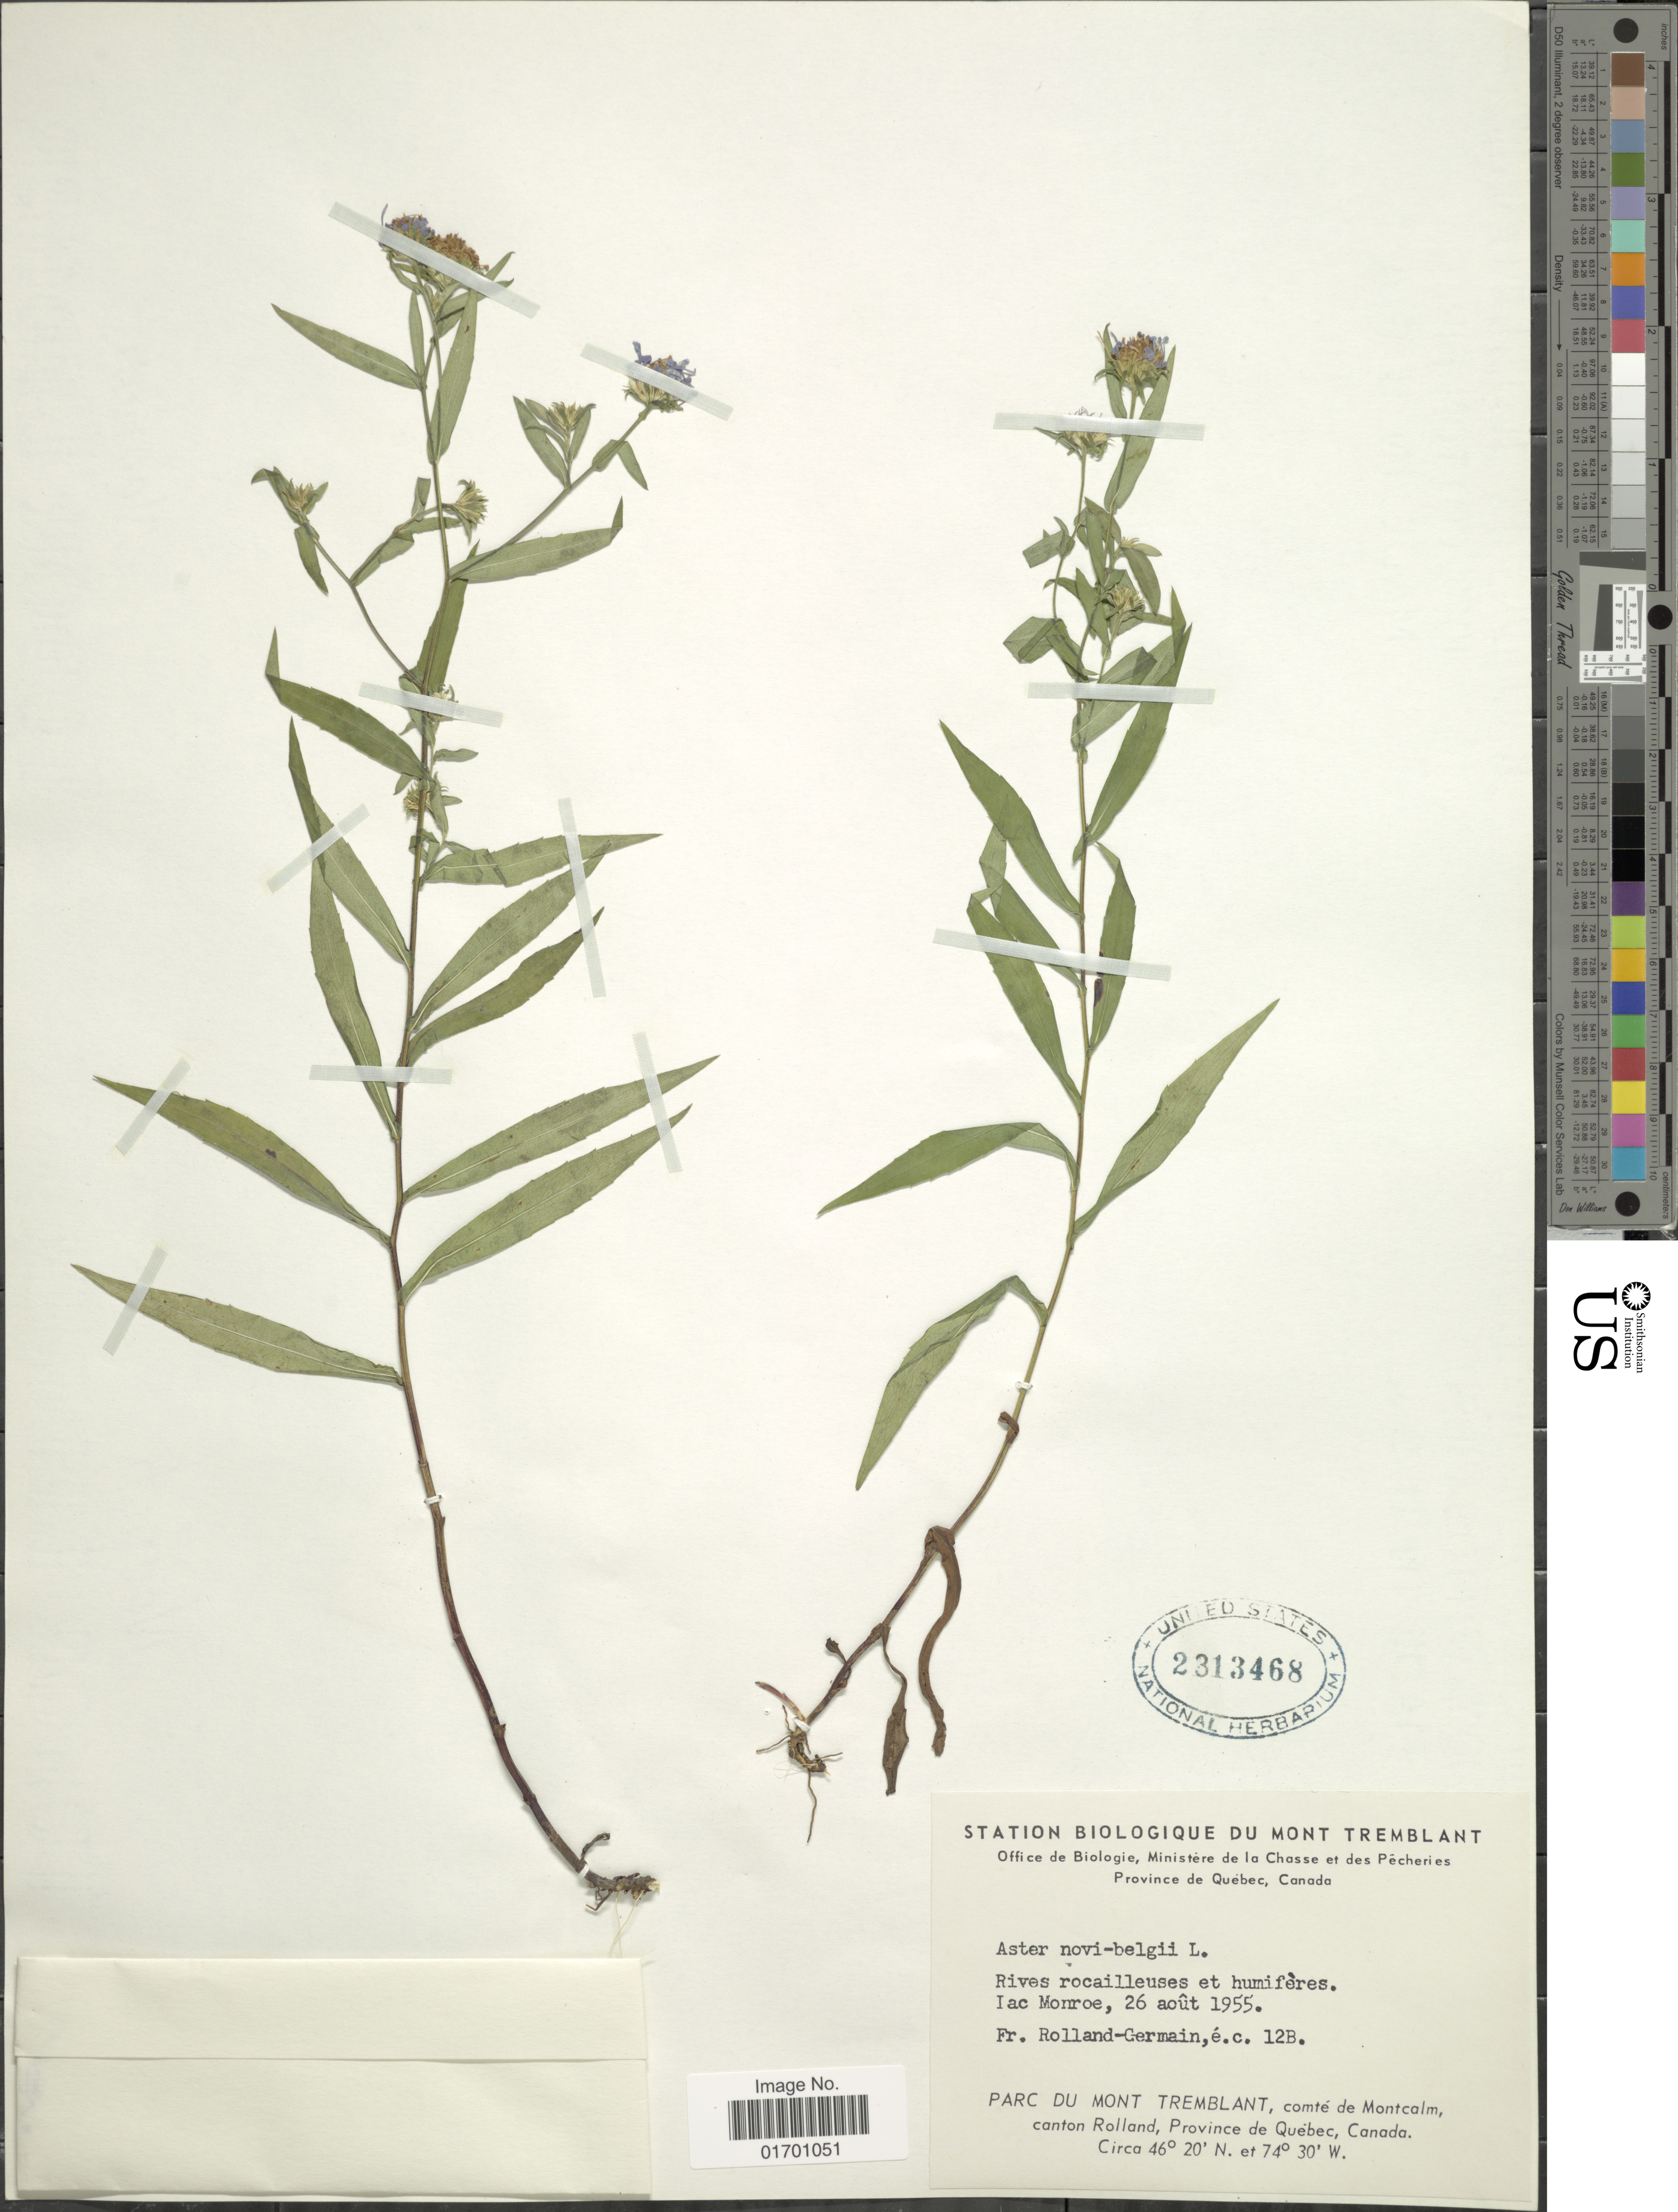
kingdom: Plantae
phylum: Tracheophyta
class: Magnoliopsida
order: Asterales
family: Asteraceae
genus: Symphyotrichum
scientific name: Symphyotrichum novi-belgii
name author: (L.) G.L. Nesom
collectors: Rolland-Germain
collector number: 12B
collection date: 1955-08-26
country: Canada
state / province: Quebec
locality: Lac Monroe. Parc du Mont Tremblant, comte de Montcalm, canton Rolland, Province de Quebec.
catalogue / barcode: US 2313468